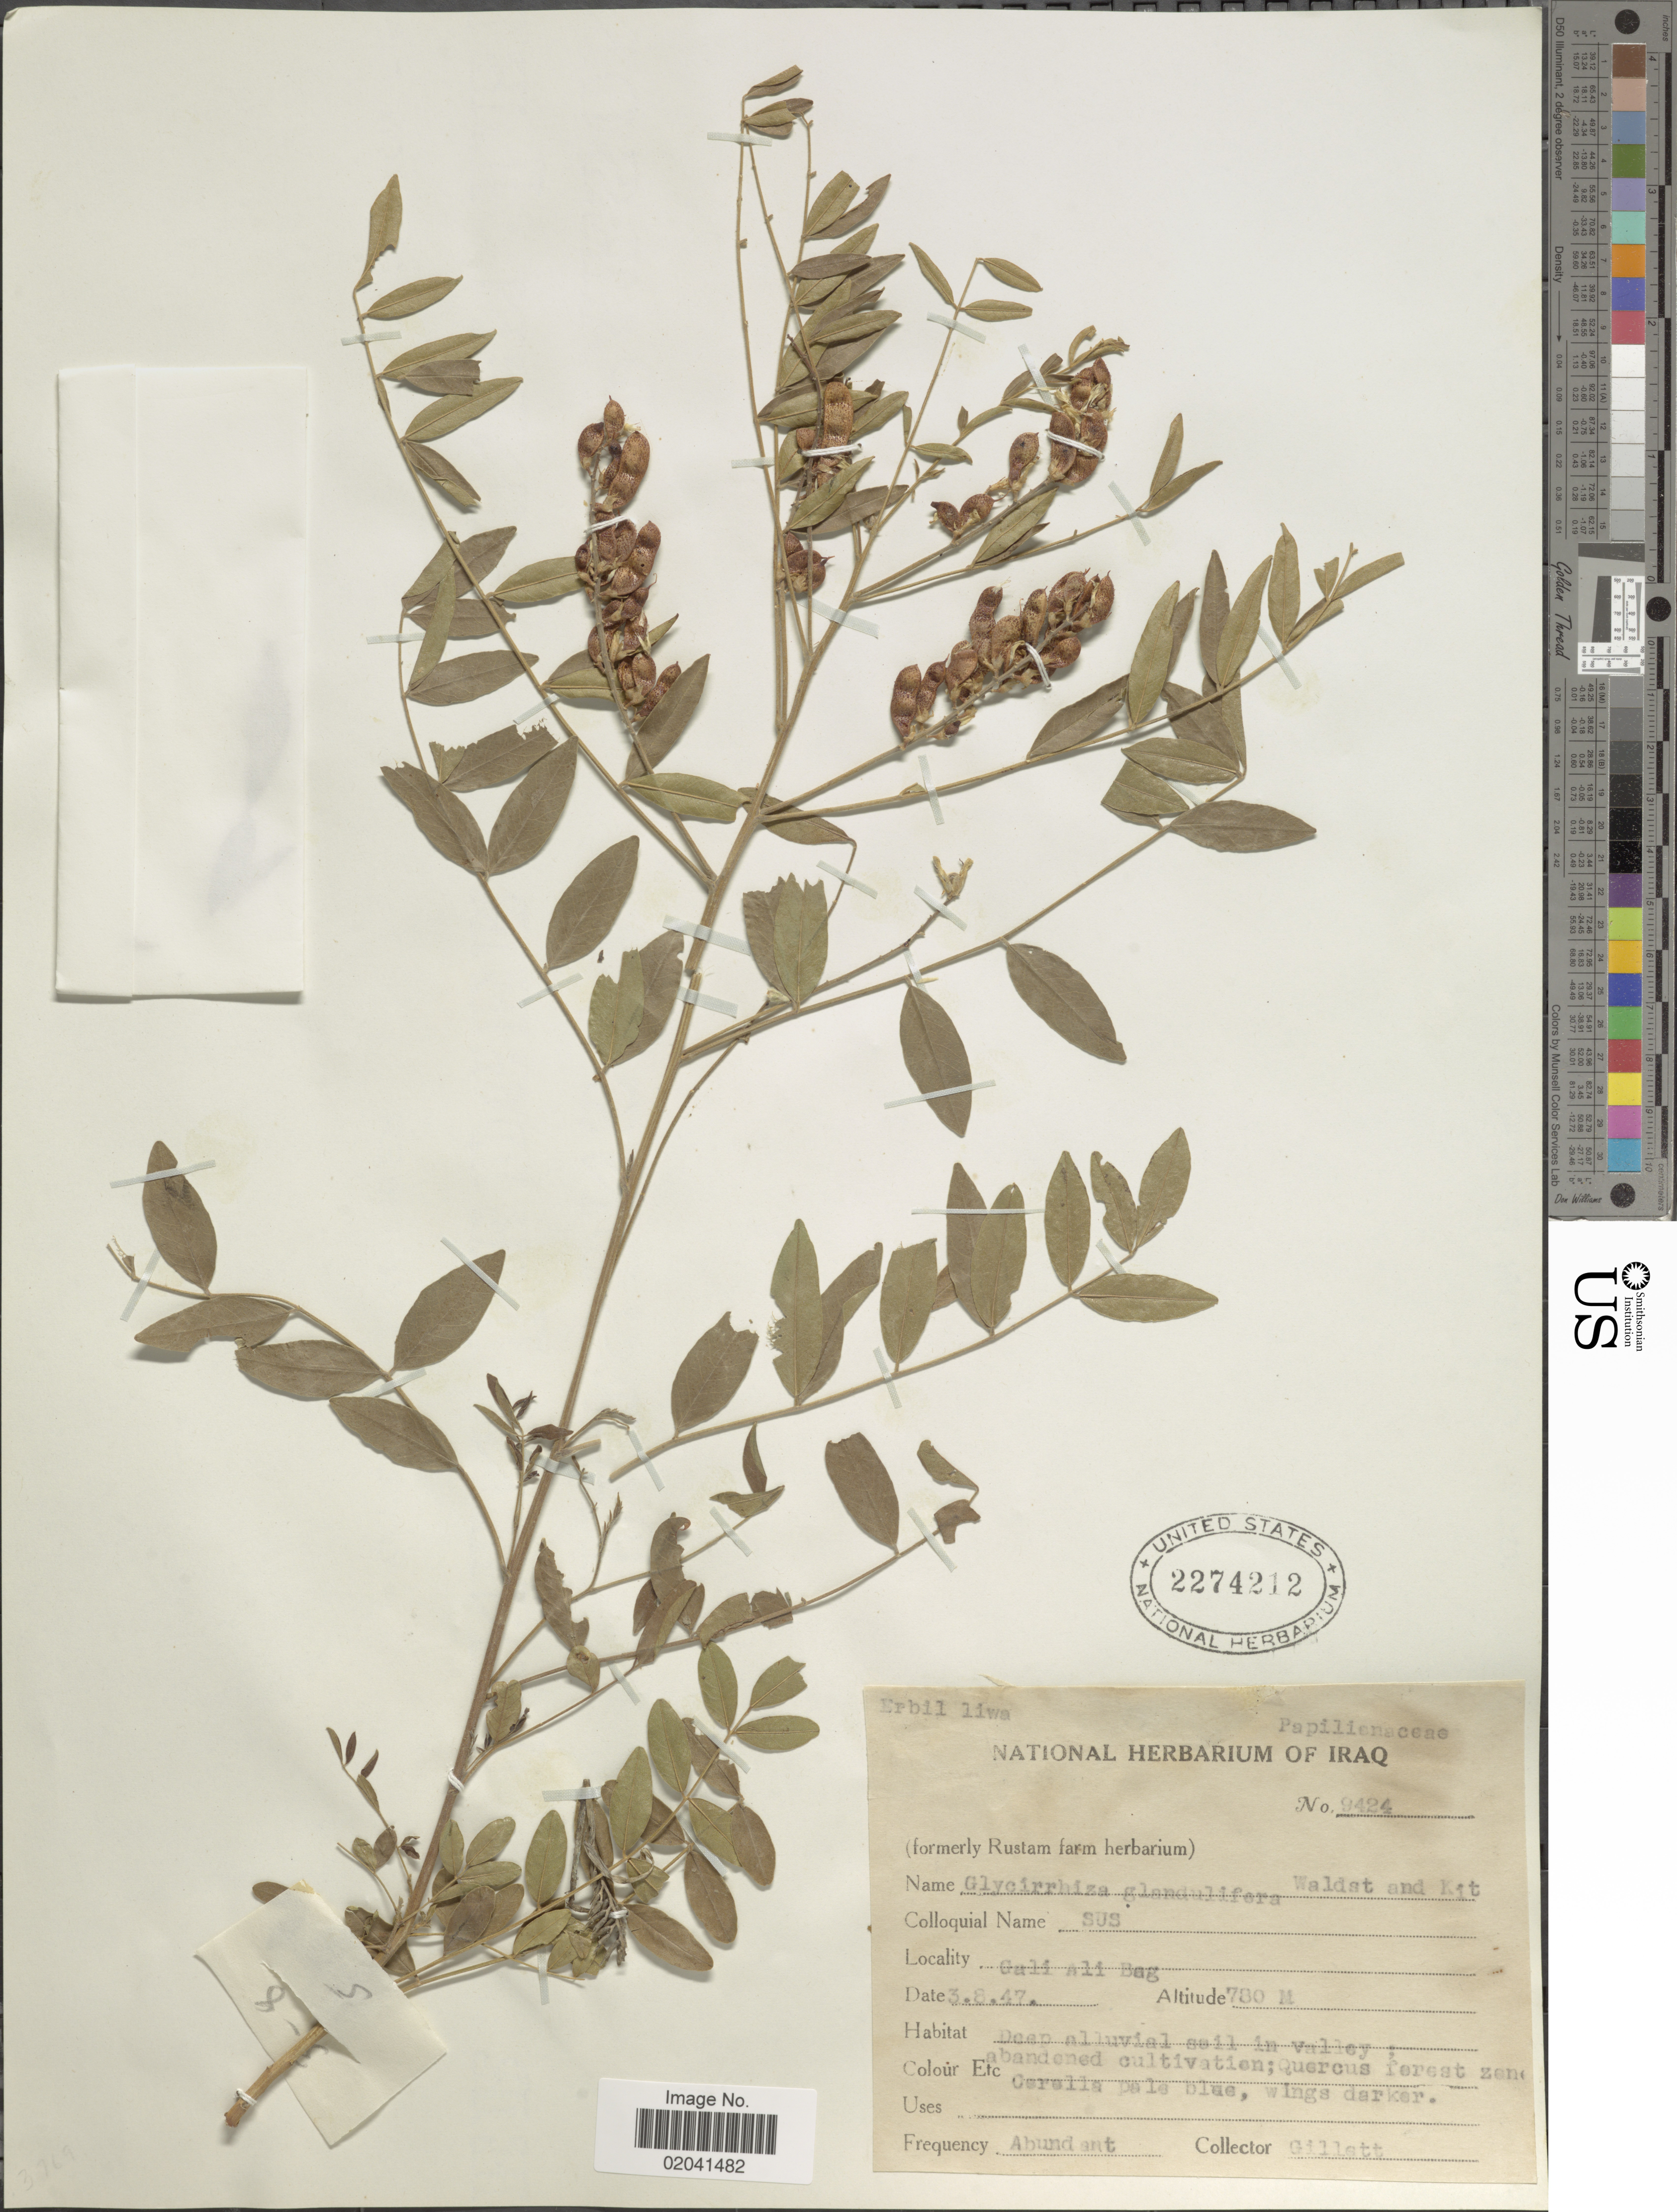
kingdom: Plantae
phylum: Tracheophyta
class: Magnoliopsida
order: Fabales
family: Fabaceae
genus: Glycyrrhiza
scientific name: Glycyrrhiza glabra var. glandulifera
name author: Ponert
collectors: Gillett, --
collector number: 9424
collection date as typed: Transcribed d/m/y: 3/8/47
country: Iraq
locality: Erbil Liwa. Gali Ali Bag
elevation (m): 730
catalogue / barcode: US 2274212